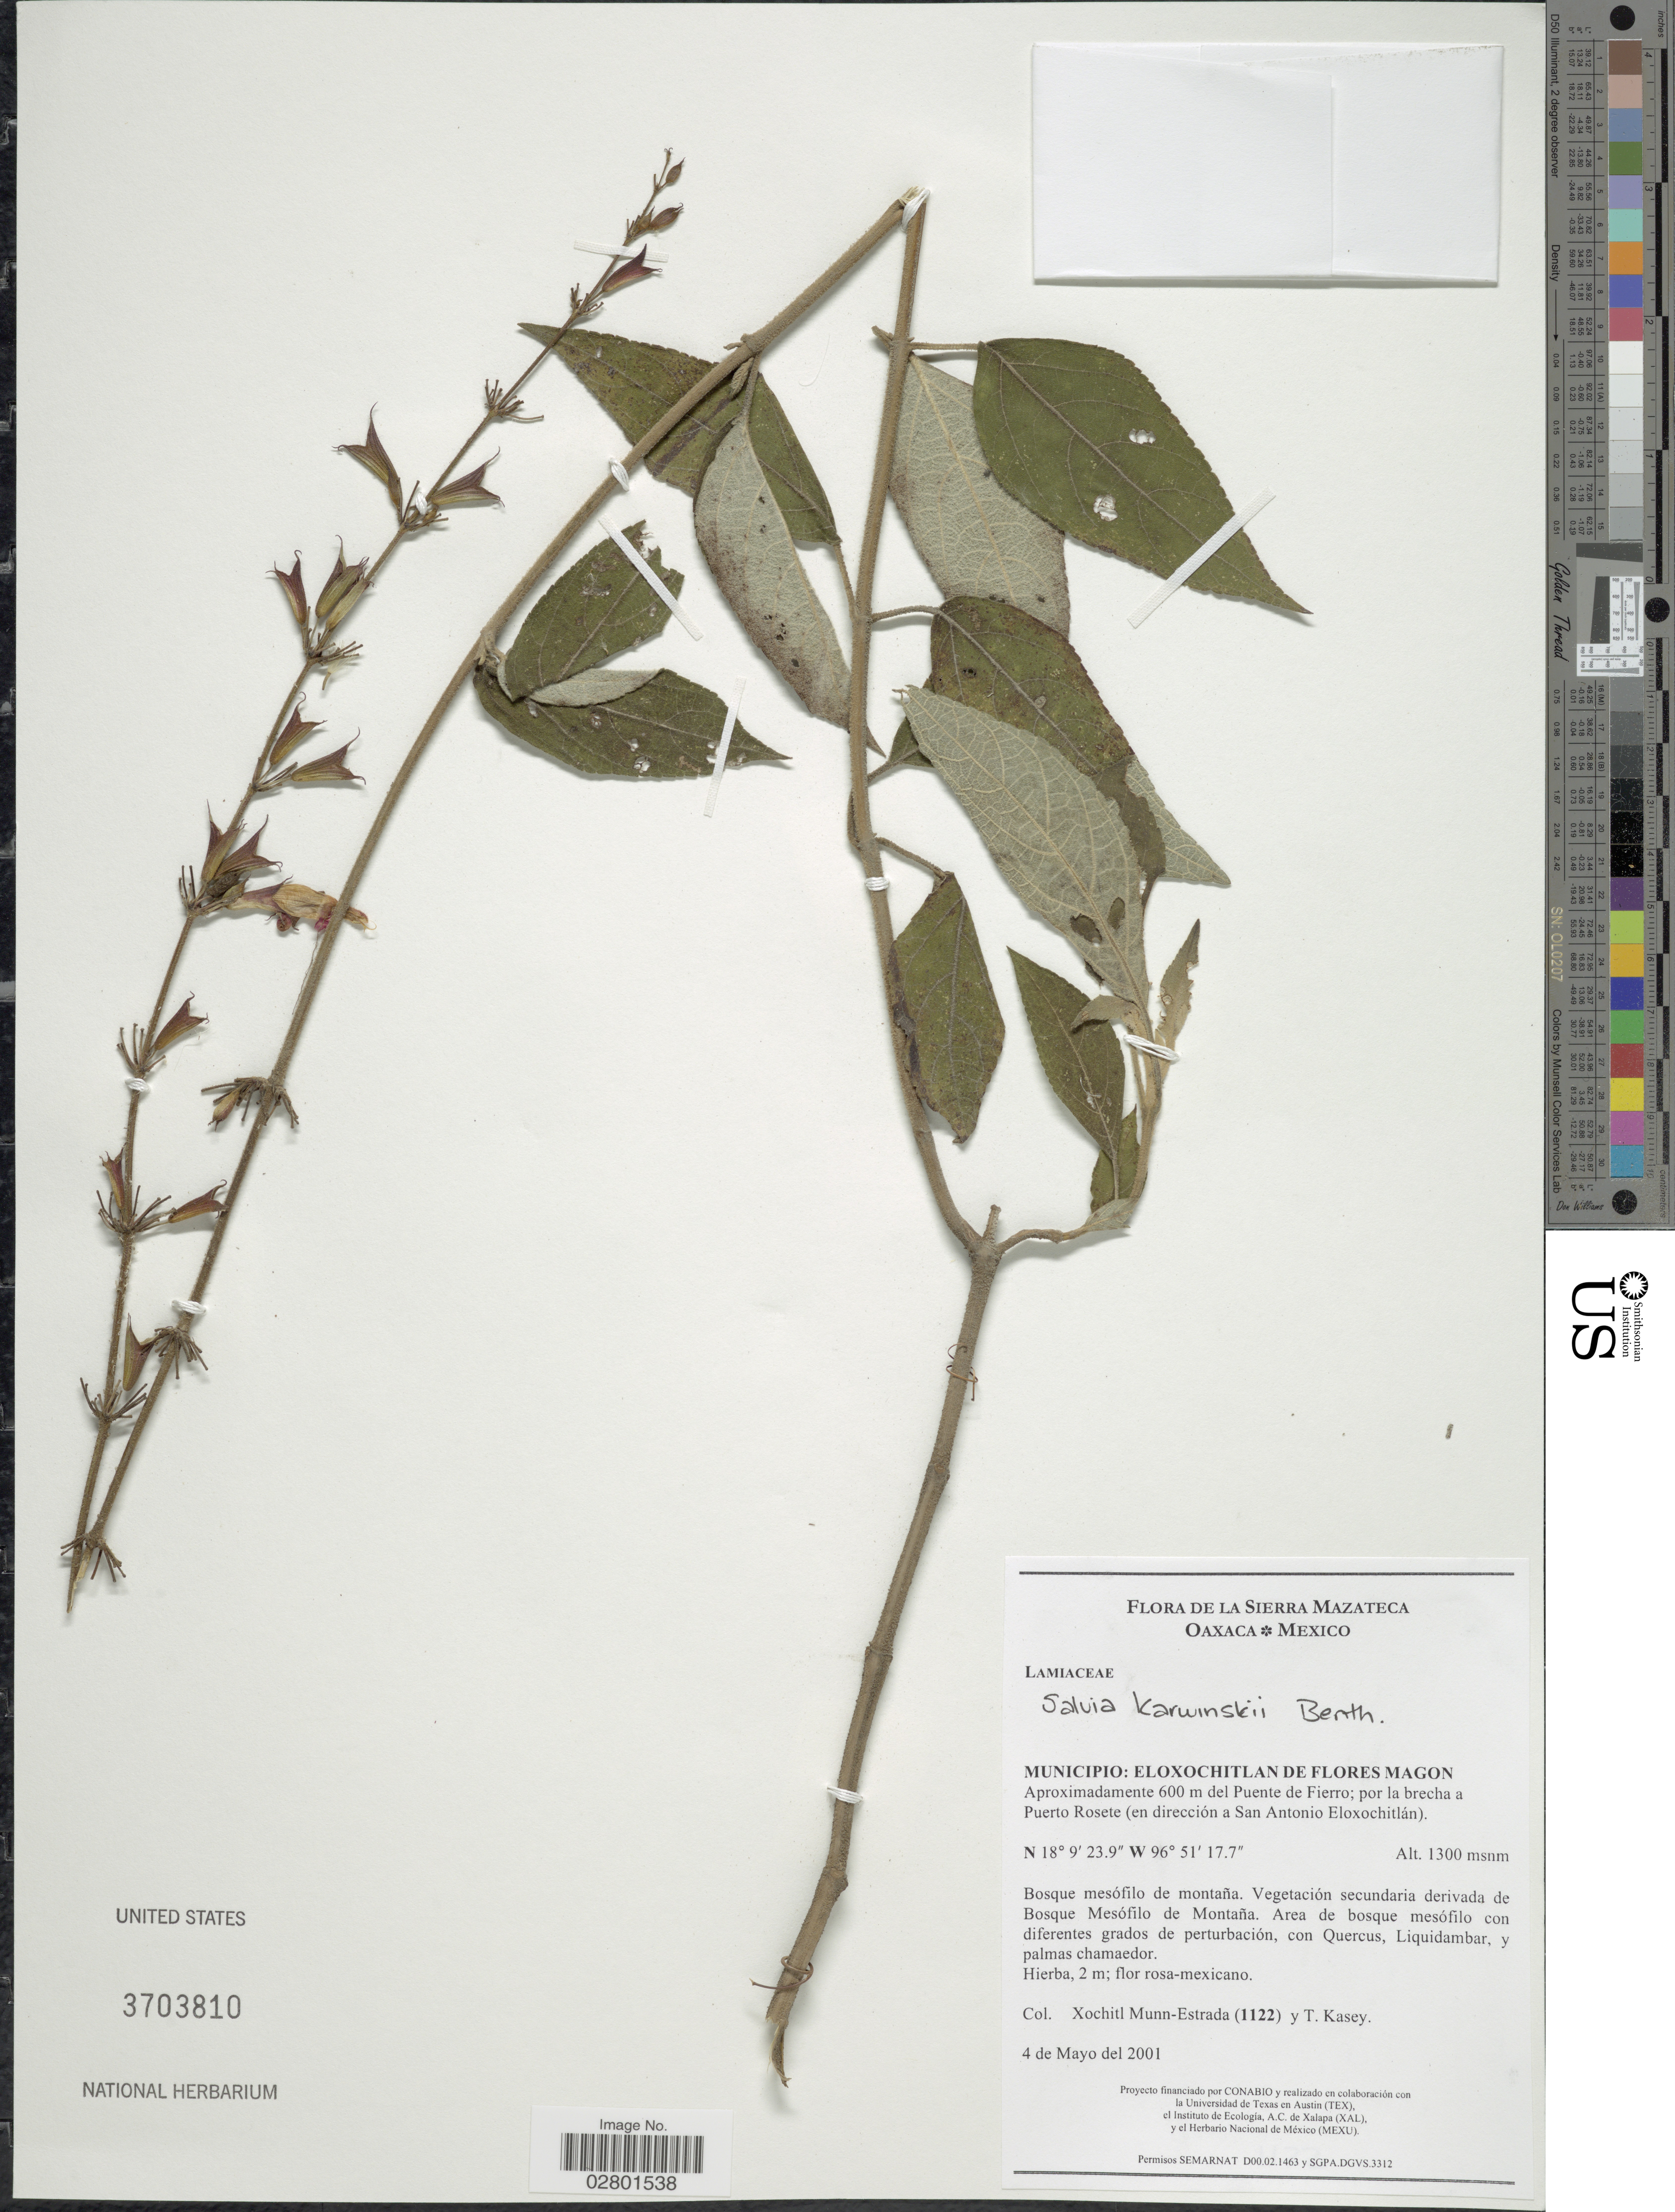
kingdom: Plantae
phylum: Tracheophyta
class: Magnoliopsida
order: Lamiales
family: Lamiaceae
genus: Salvia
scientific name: Salvia karwinskii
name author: Benth.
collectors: X. Munn-Estrada & T. Kasey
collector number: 1122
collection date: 2001-05-04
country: Mexico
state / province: Oaxaca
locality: Sierra Mazateca, Municipio, Eloxochitlan de flores Magon, Aproximadamente 600 m del Puerte de Fierro, por la brecha a Puerto Rosete (en dirección a San Antonio Eloxochitlán).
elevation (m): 1300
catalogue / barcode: US 3703810